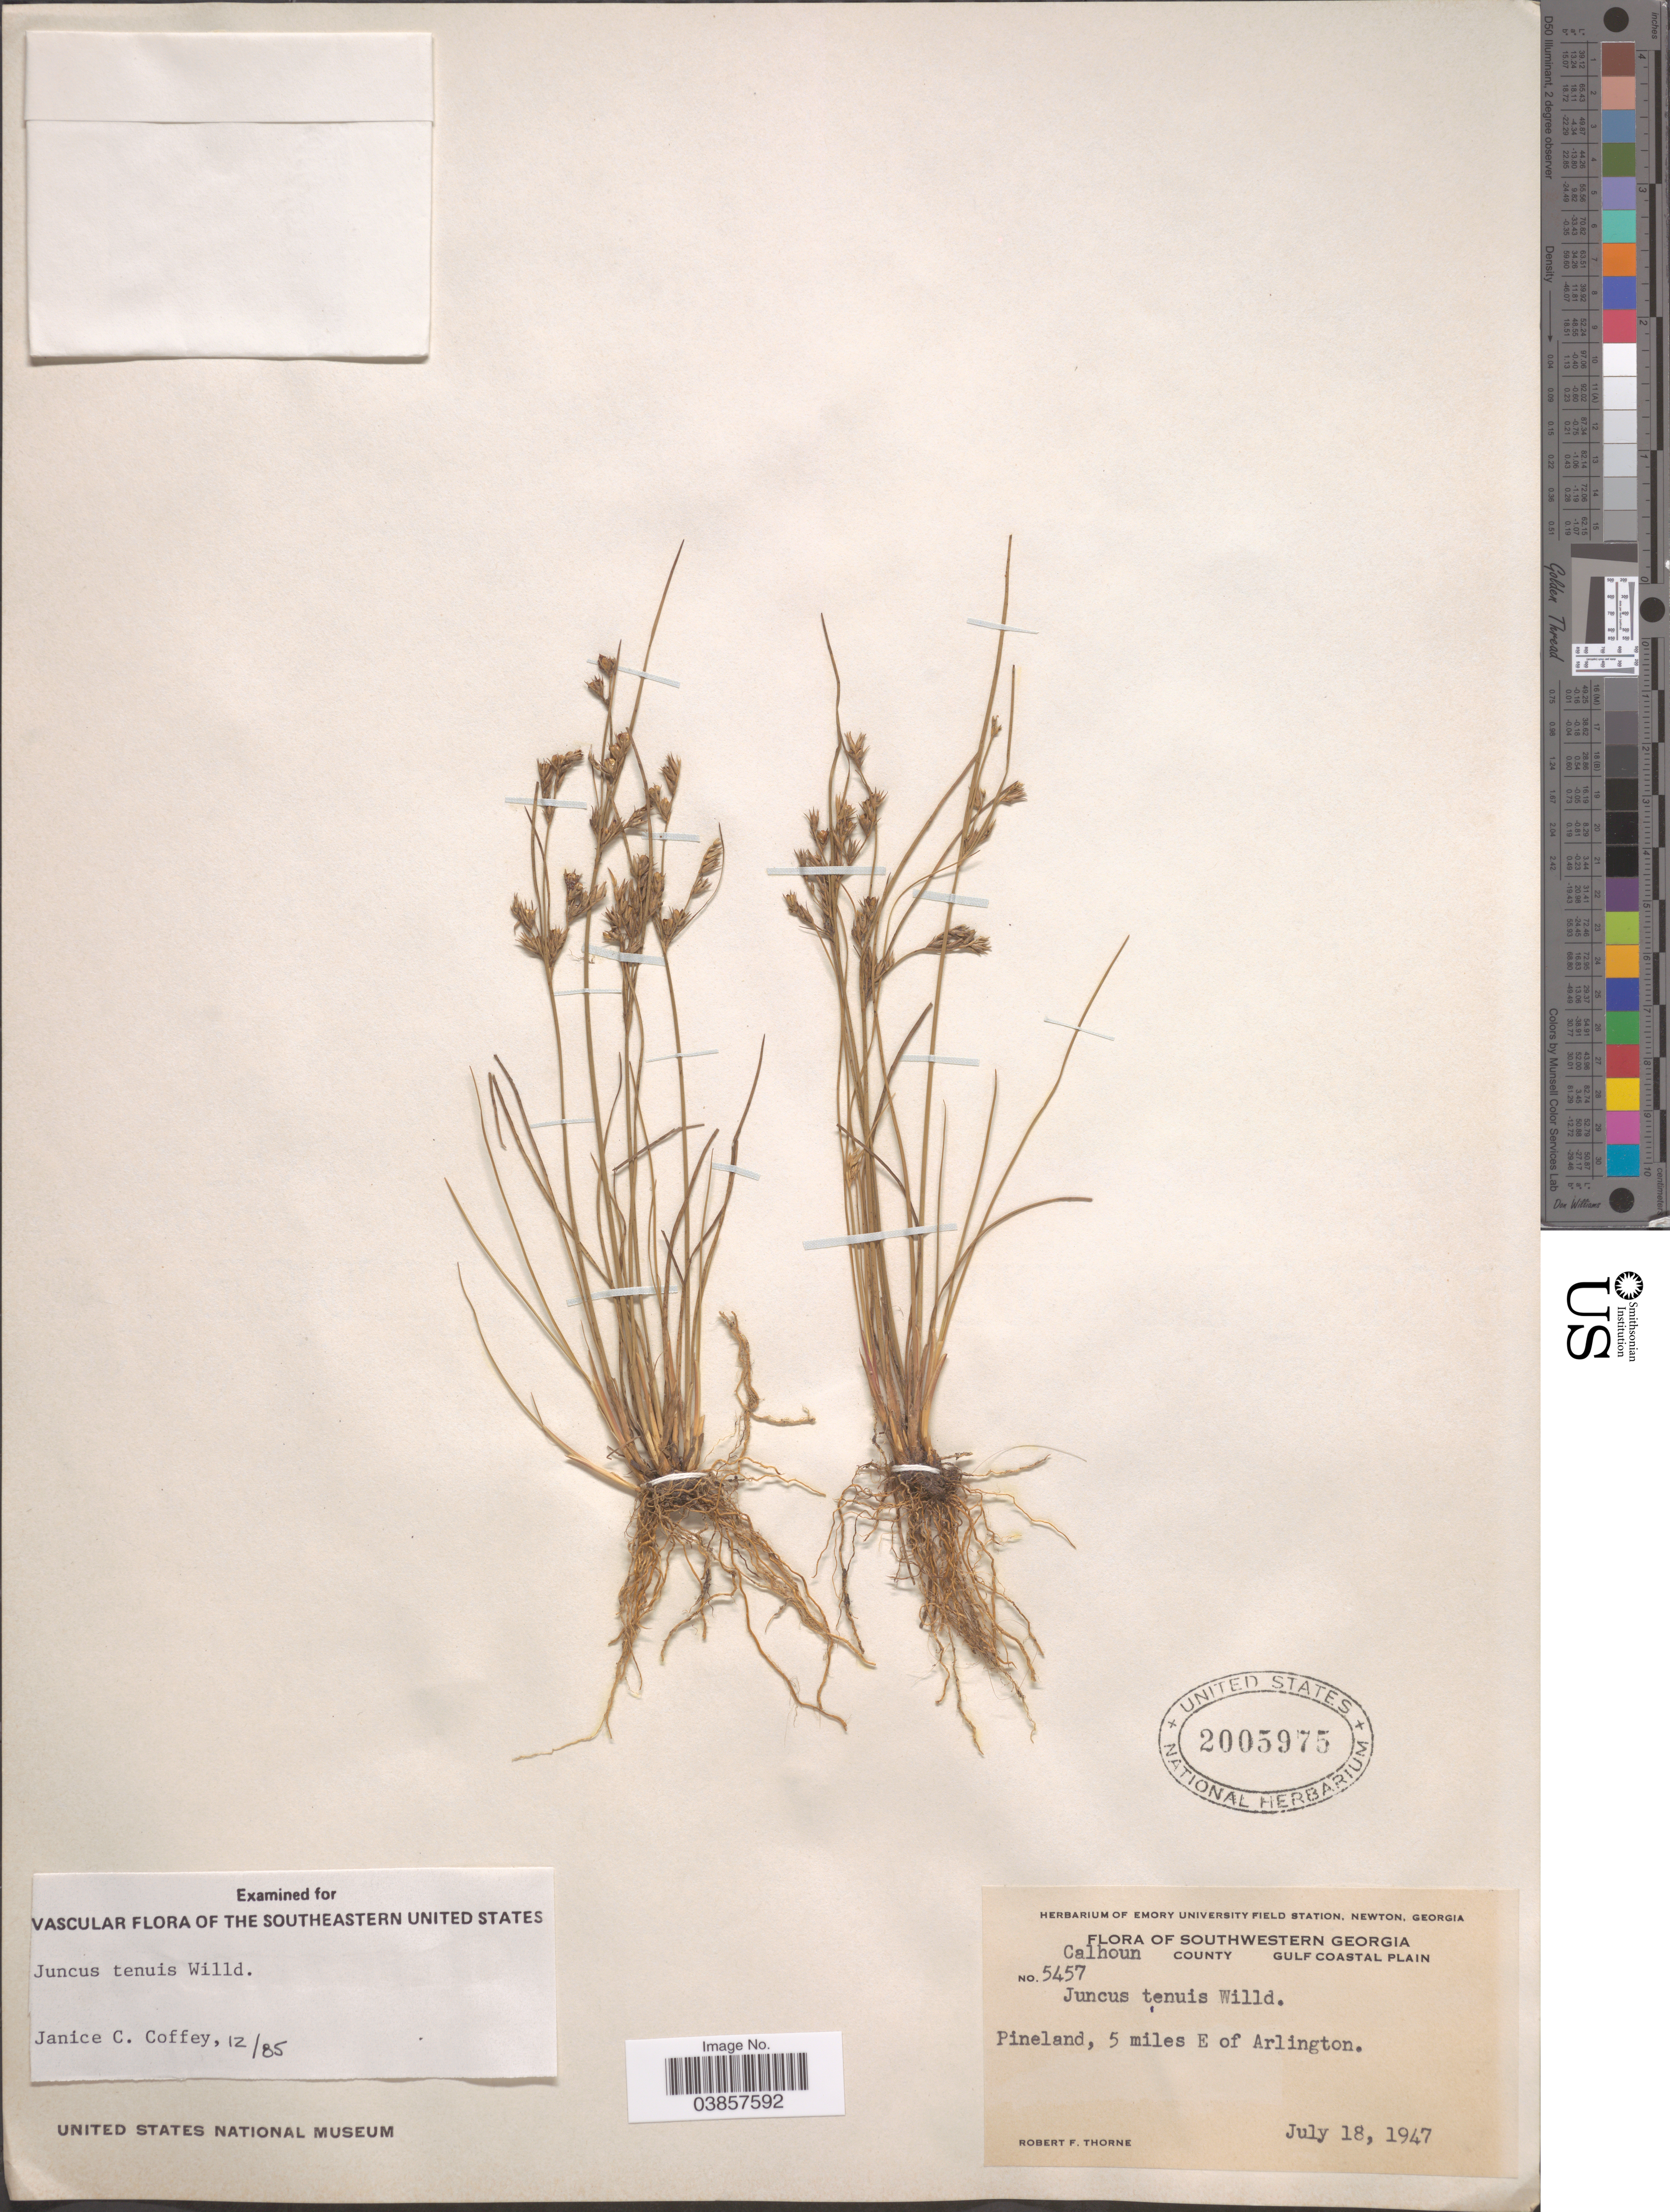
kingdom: Plantae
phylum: Tracheophyta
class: Liliopsida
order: Poales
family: Juncaceae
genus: Juncus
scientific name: Juncus tenuis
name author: Willd.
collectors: R. F. Thorne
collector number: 5457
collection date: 1947-07-18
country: United States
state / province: Georgia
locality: Southwestern Georgia. Calhoun County. Gulf Coastal Plain. Pineland, 5 miles E of Arlington.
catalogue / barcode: US 2005975